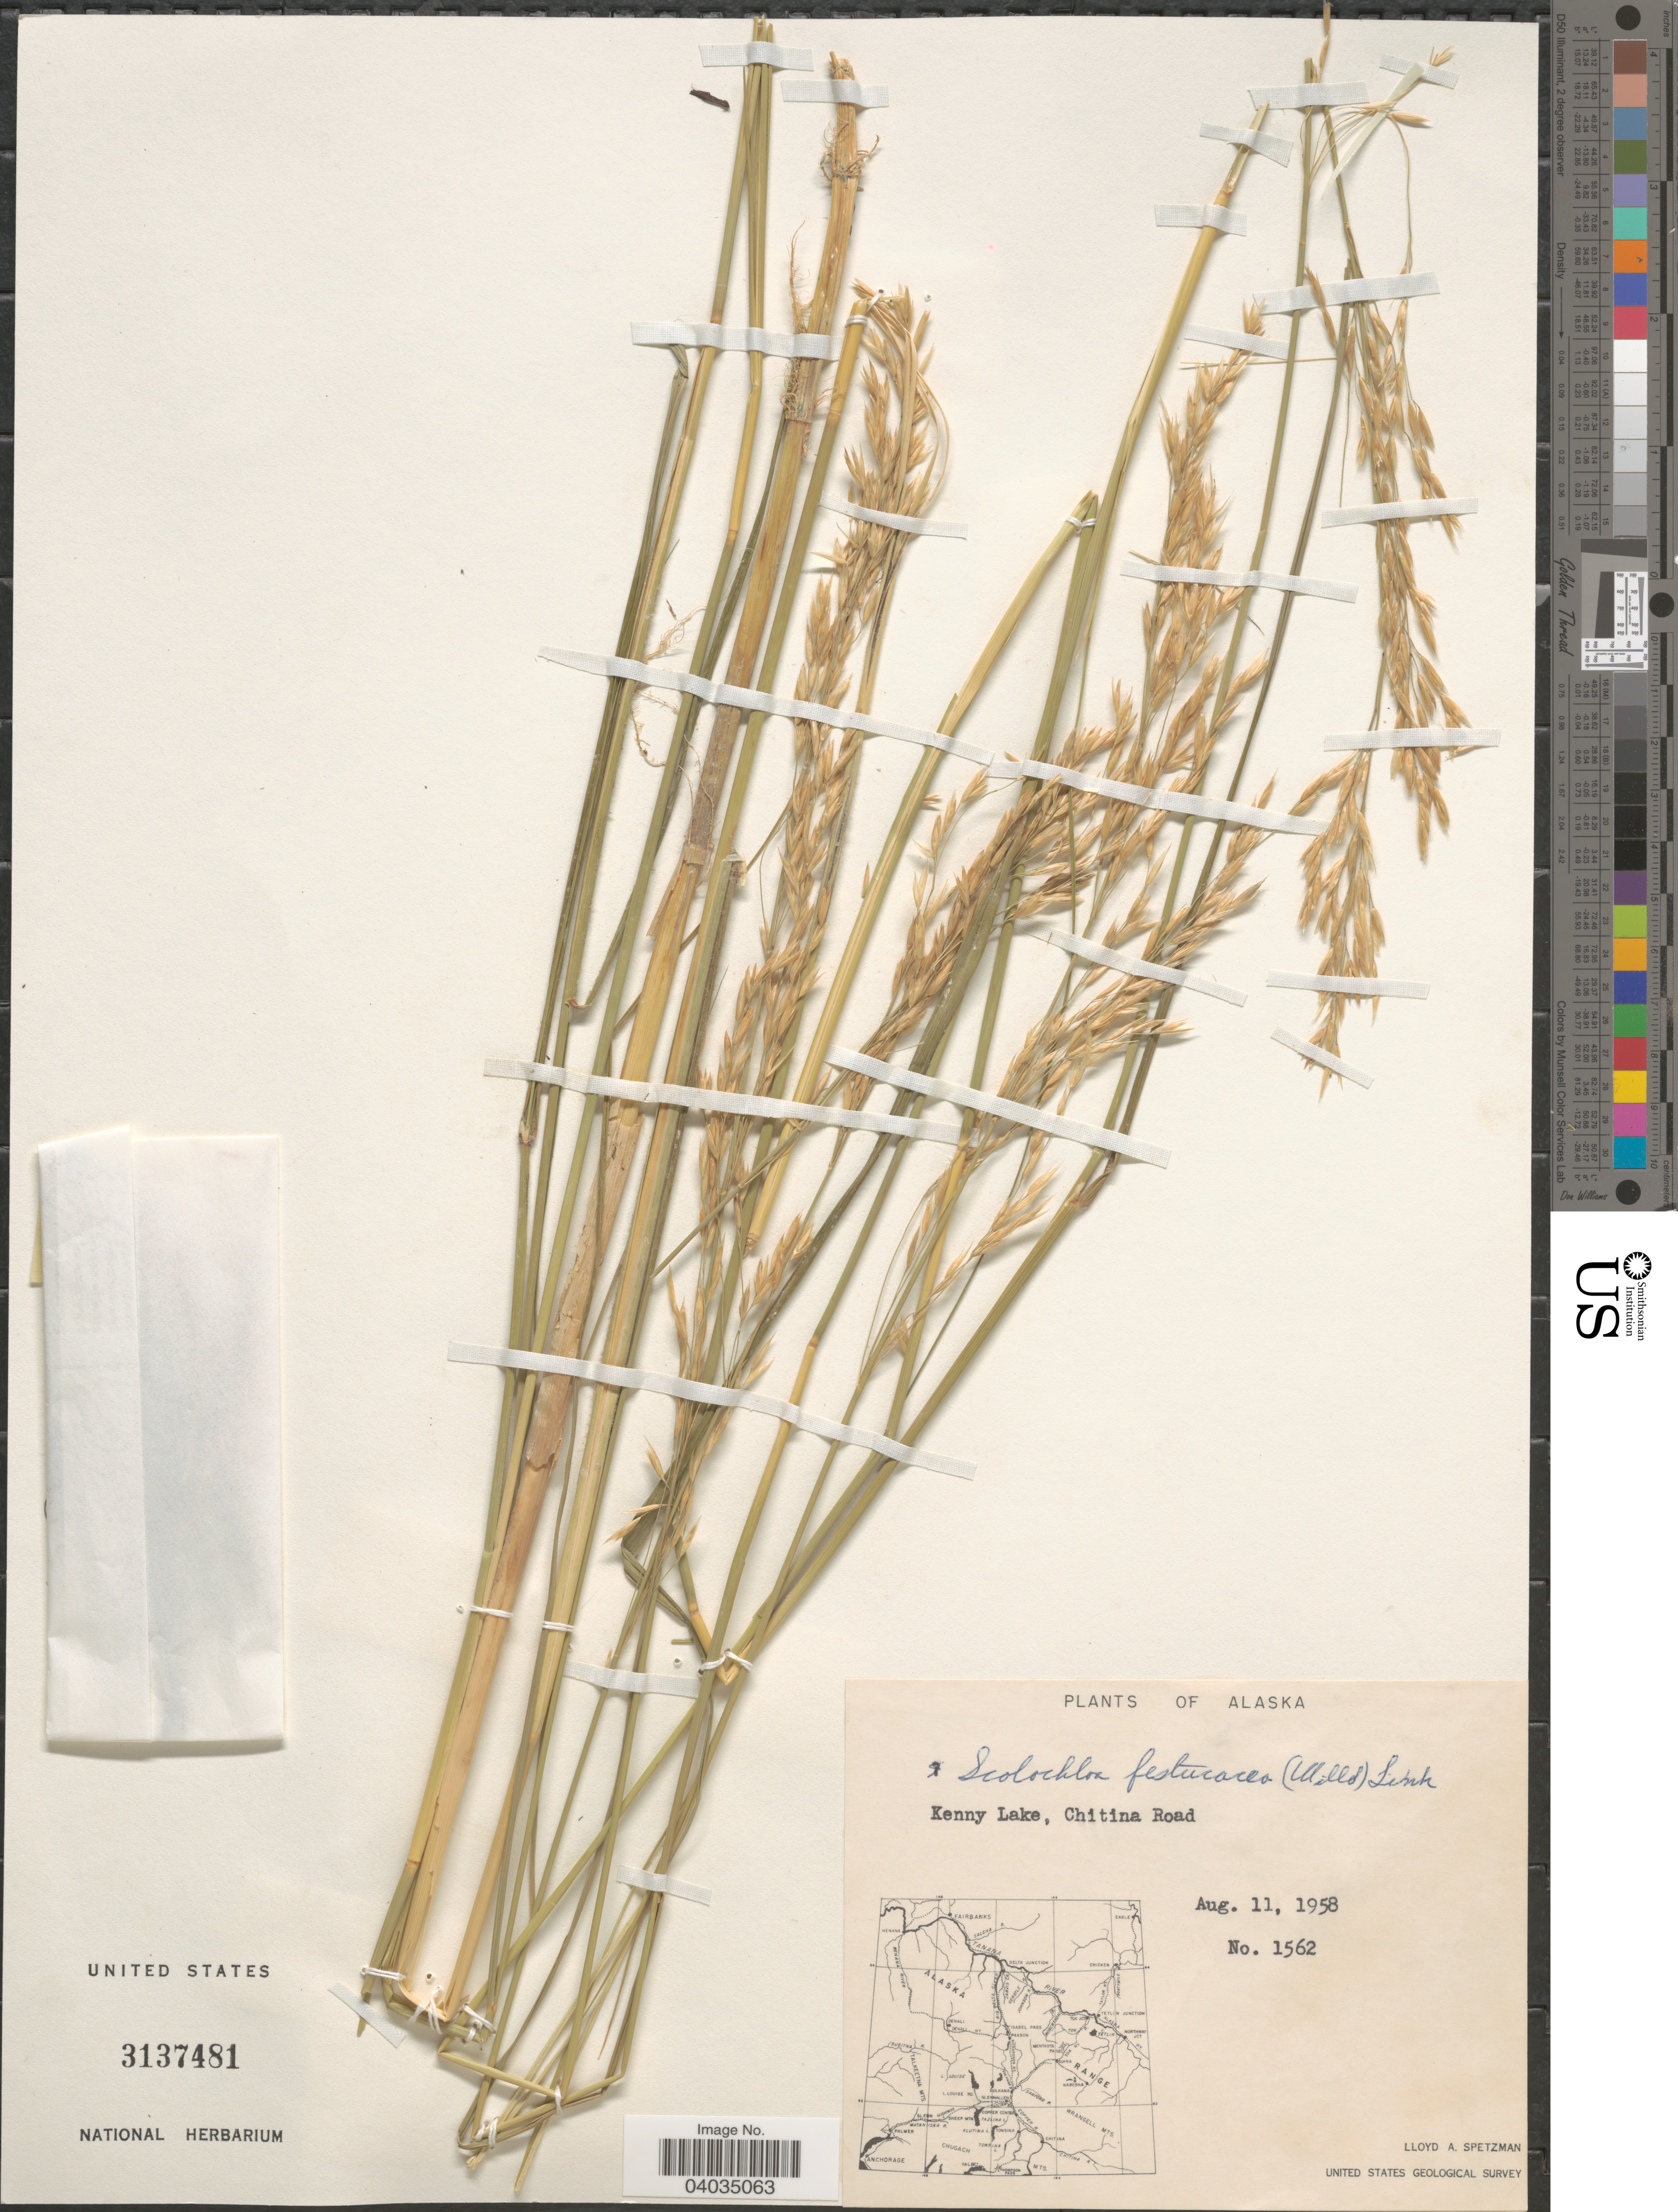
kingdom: Plantae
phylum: Tracheophyta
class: Liliopsida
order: Poales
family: Poaceae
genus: Scolochloa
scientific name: Scolochloa festucacea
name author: (Willd.) Link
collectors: L. Spetzman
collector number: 1562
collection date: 1958-08-11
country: United States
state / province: Alaska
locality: Kenny Lake, Chitina Road.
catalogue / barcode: US 3137481